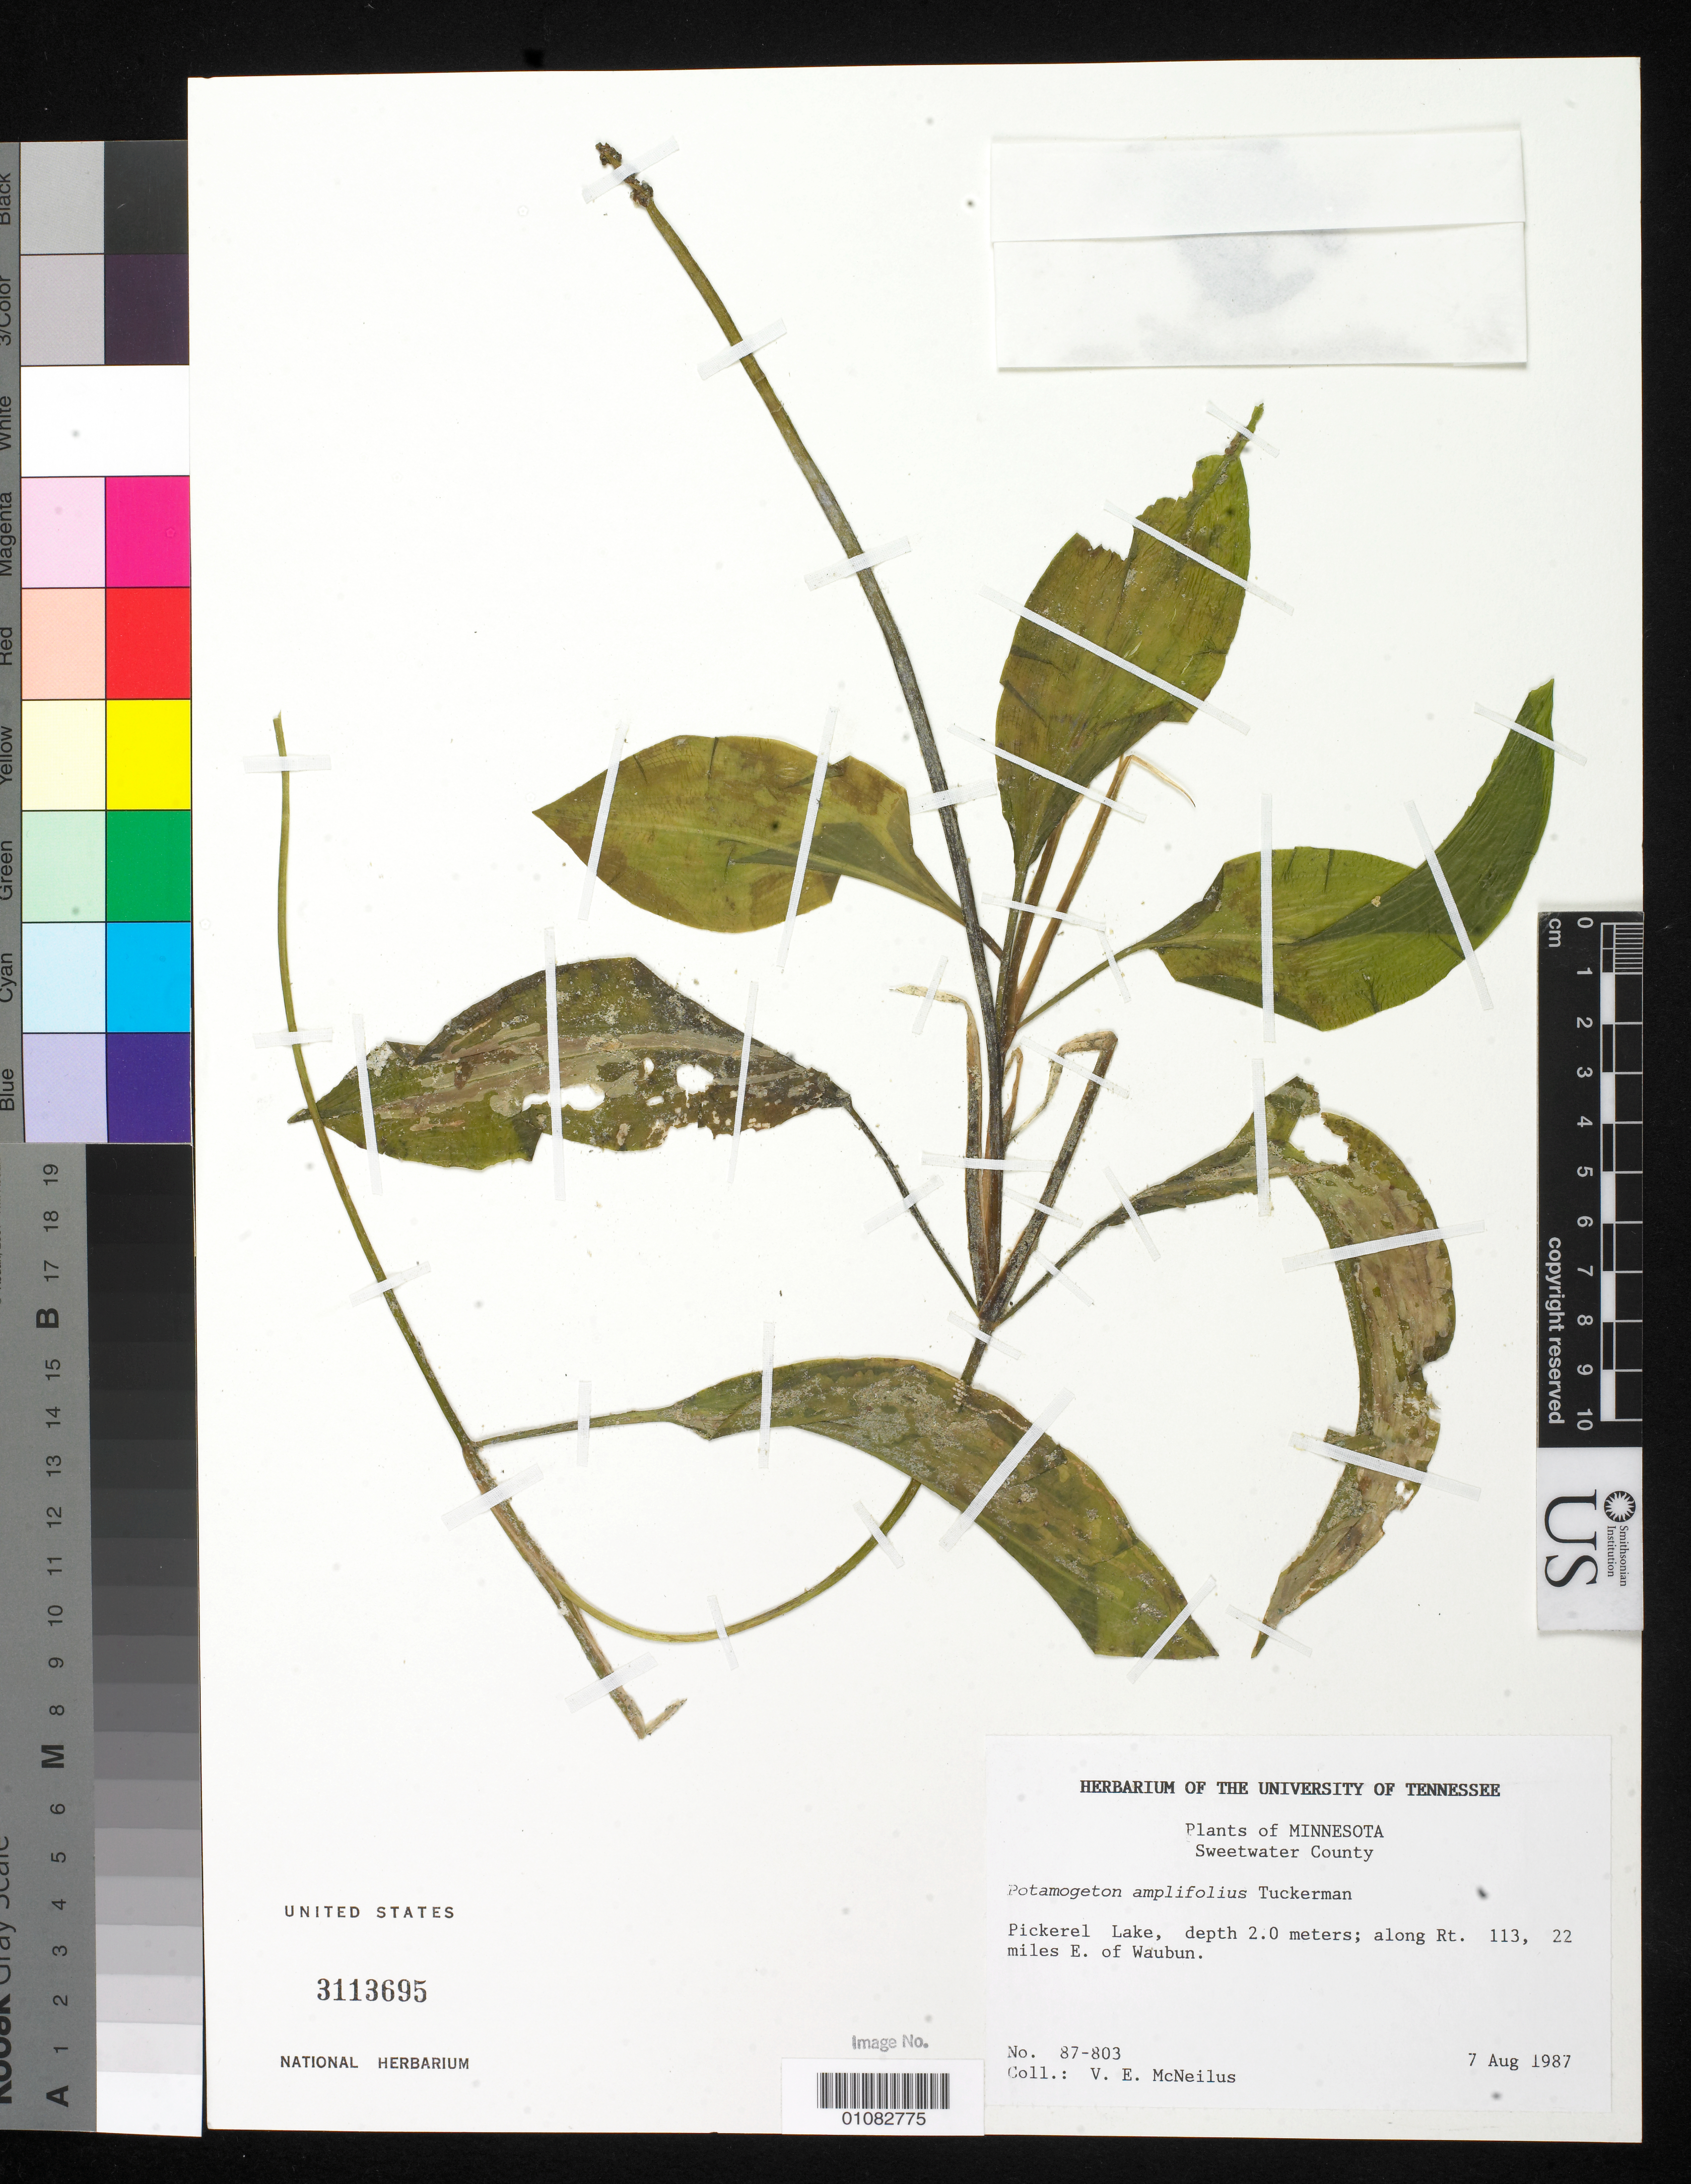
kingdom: Plantae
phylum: Tracheophyta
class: Liliopsida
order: Alismatales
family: Potamogetonaceae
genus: Potamogeton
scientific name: Potamogeton amplifolius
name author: Tuckerm.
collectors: V. McNeilus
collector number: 87-803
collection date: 1987-08-07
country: United States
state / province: Minnesota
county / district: Sweetwater County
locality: Pickerel Lake; along Rt. 113, 22 mi. E of Waubun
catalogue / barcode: US 3113695